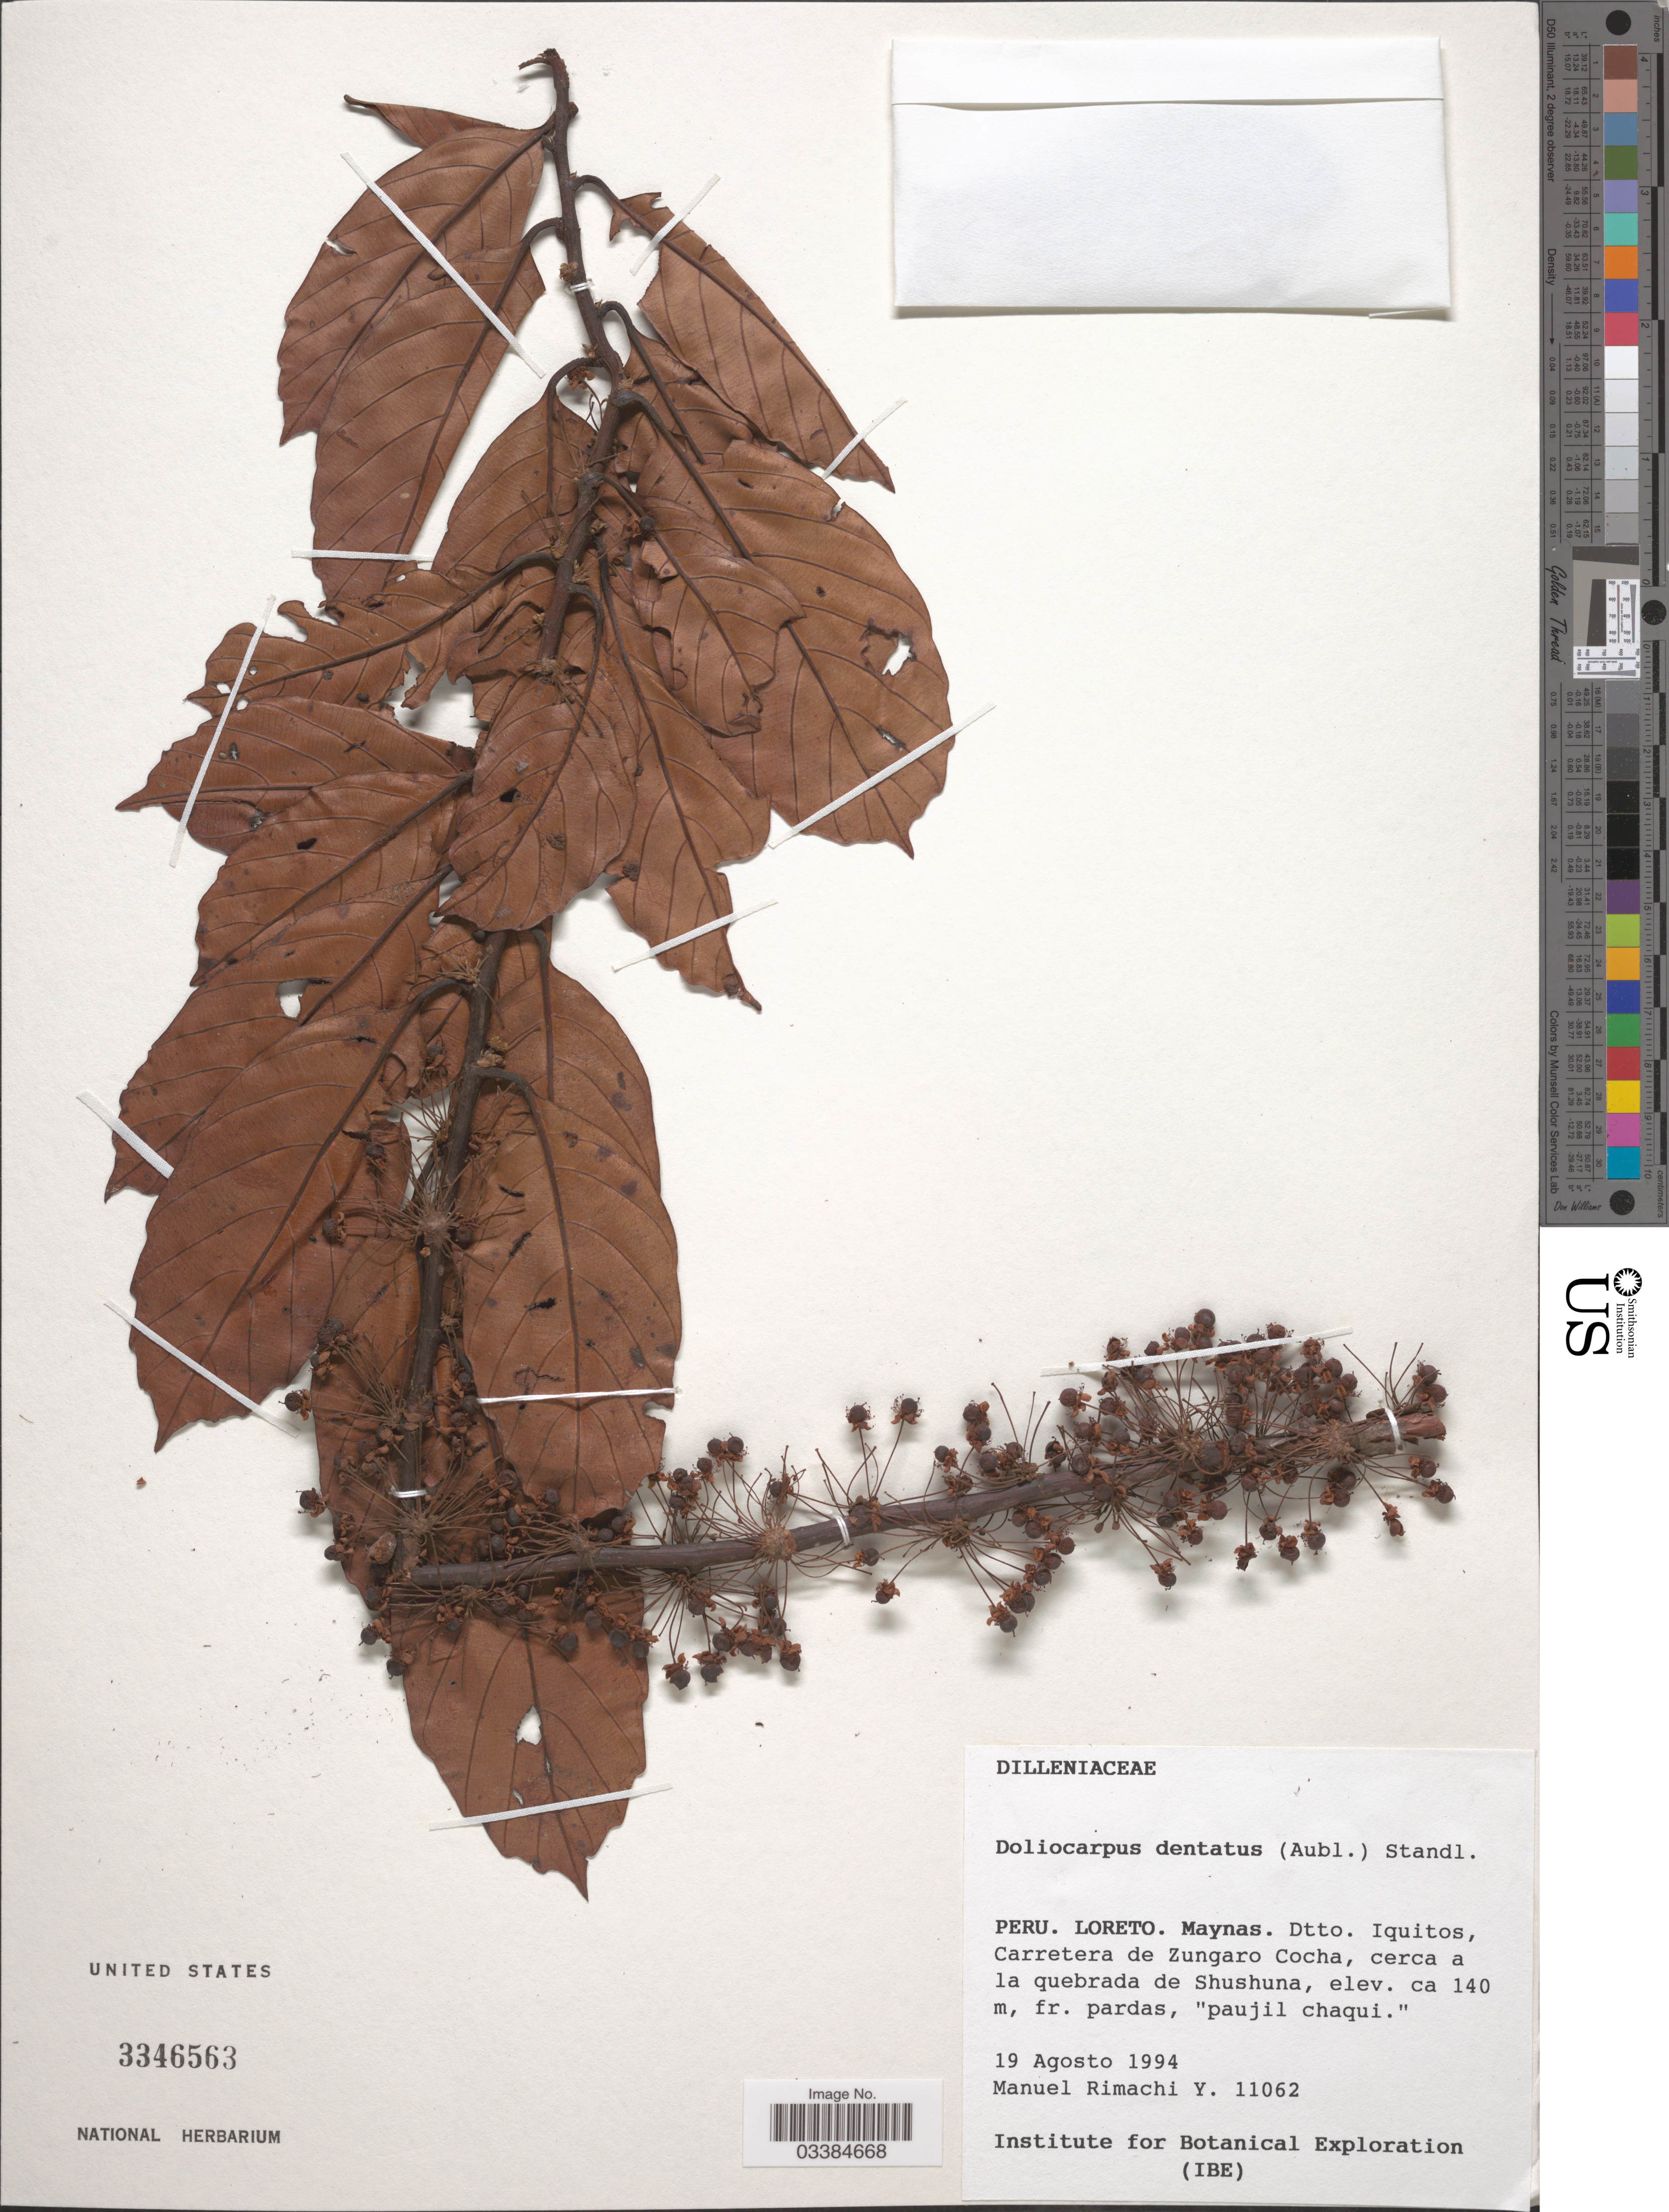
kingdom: Plantae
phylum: Tracheophyta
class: Magnoliopsida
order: Dilleniales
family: Dilleniaceae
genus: Doliocarpus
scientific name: Doliocarpus dentatus subsp. undulatus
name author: (Eichler) Kubitzki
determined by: Victor Longhi Monzoli, João, (BRAZIL)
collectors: M. Rimachi Y.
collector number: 11062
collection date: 1994-08-19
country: Peru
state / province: Loreto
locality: Maynas. Dtto. Iquitos, Carretera de Zungaro Cocha, cerca a la quebrada de Shushuna.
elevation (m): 140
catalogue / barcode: US 3346563